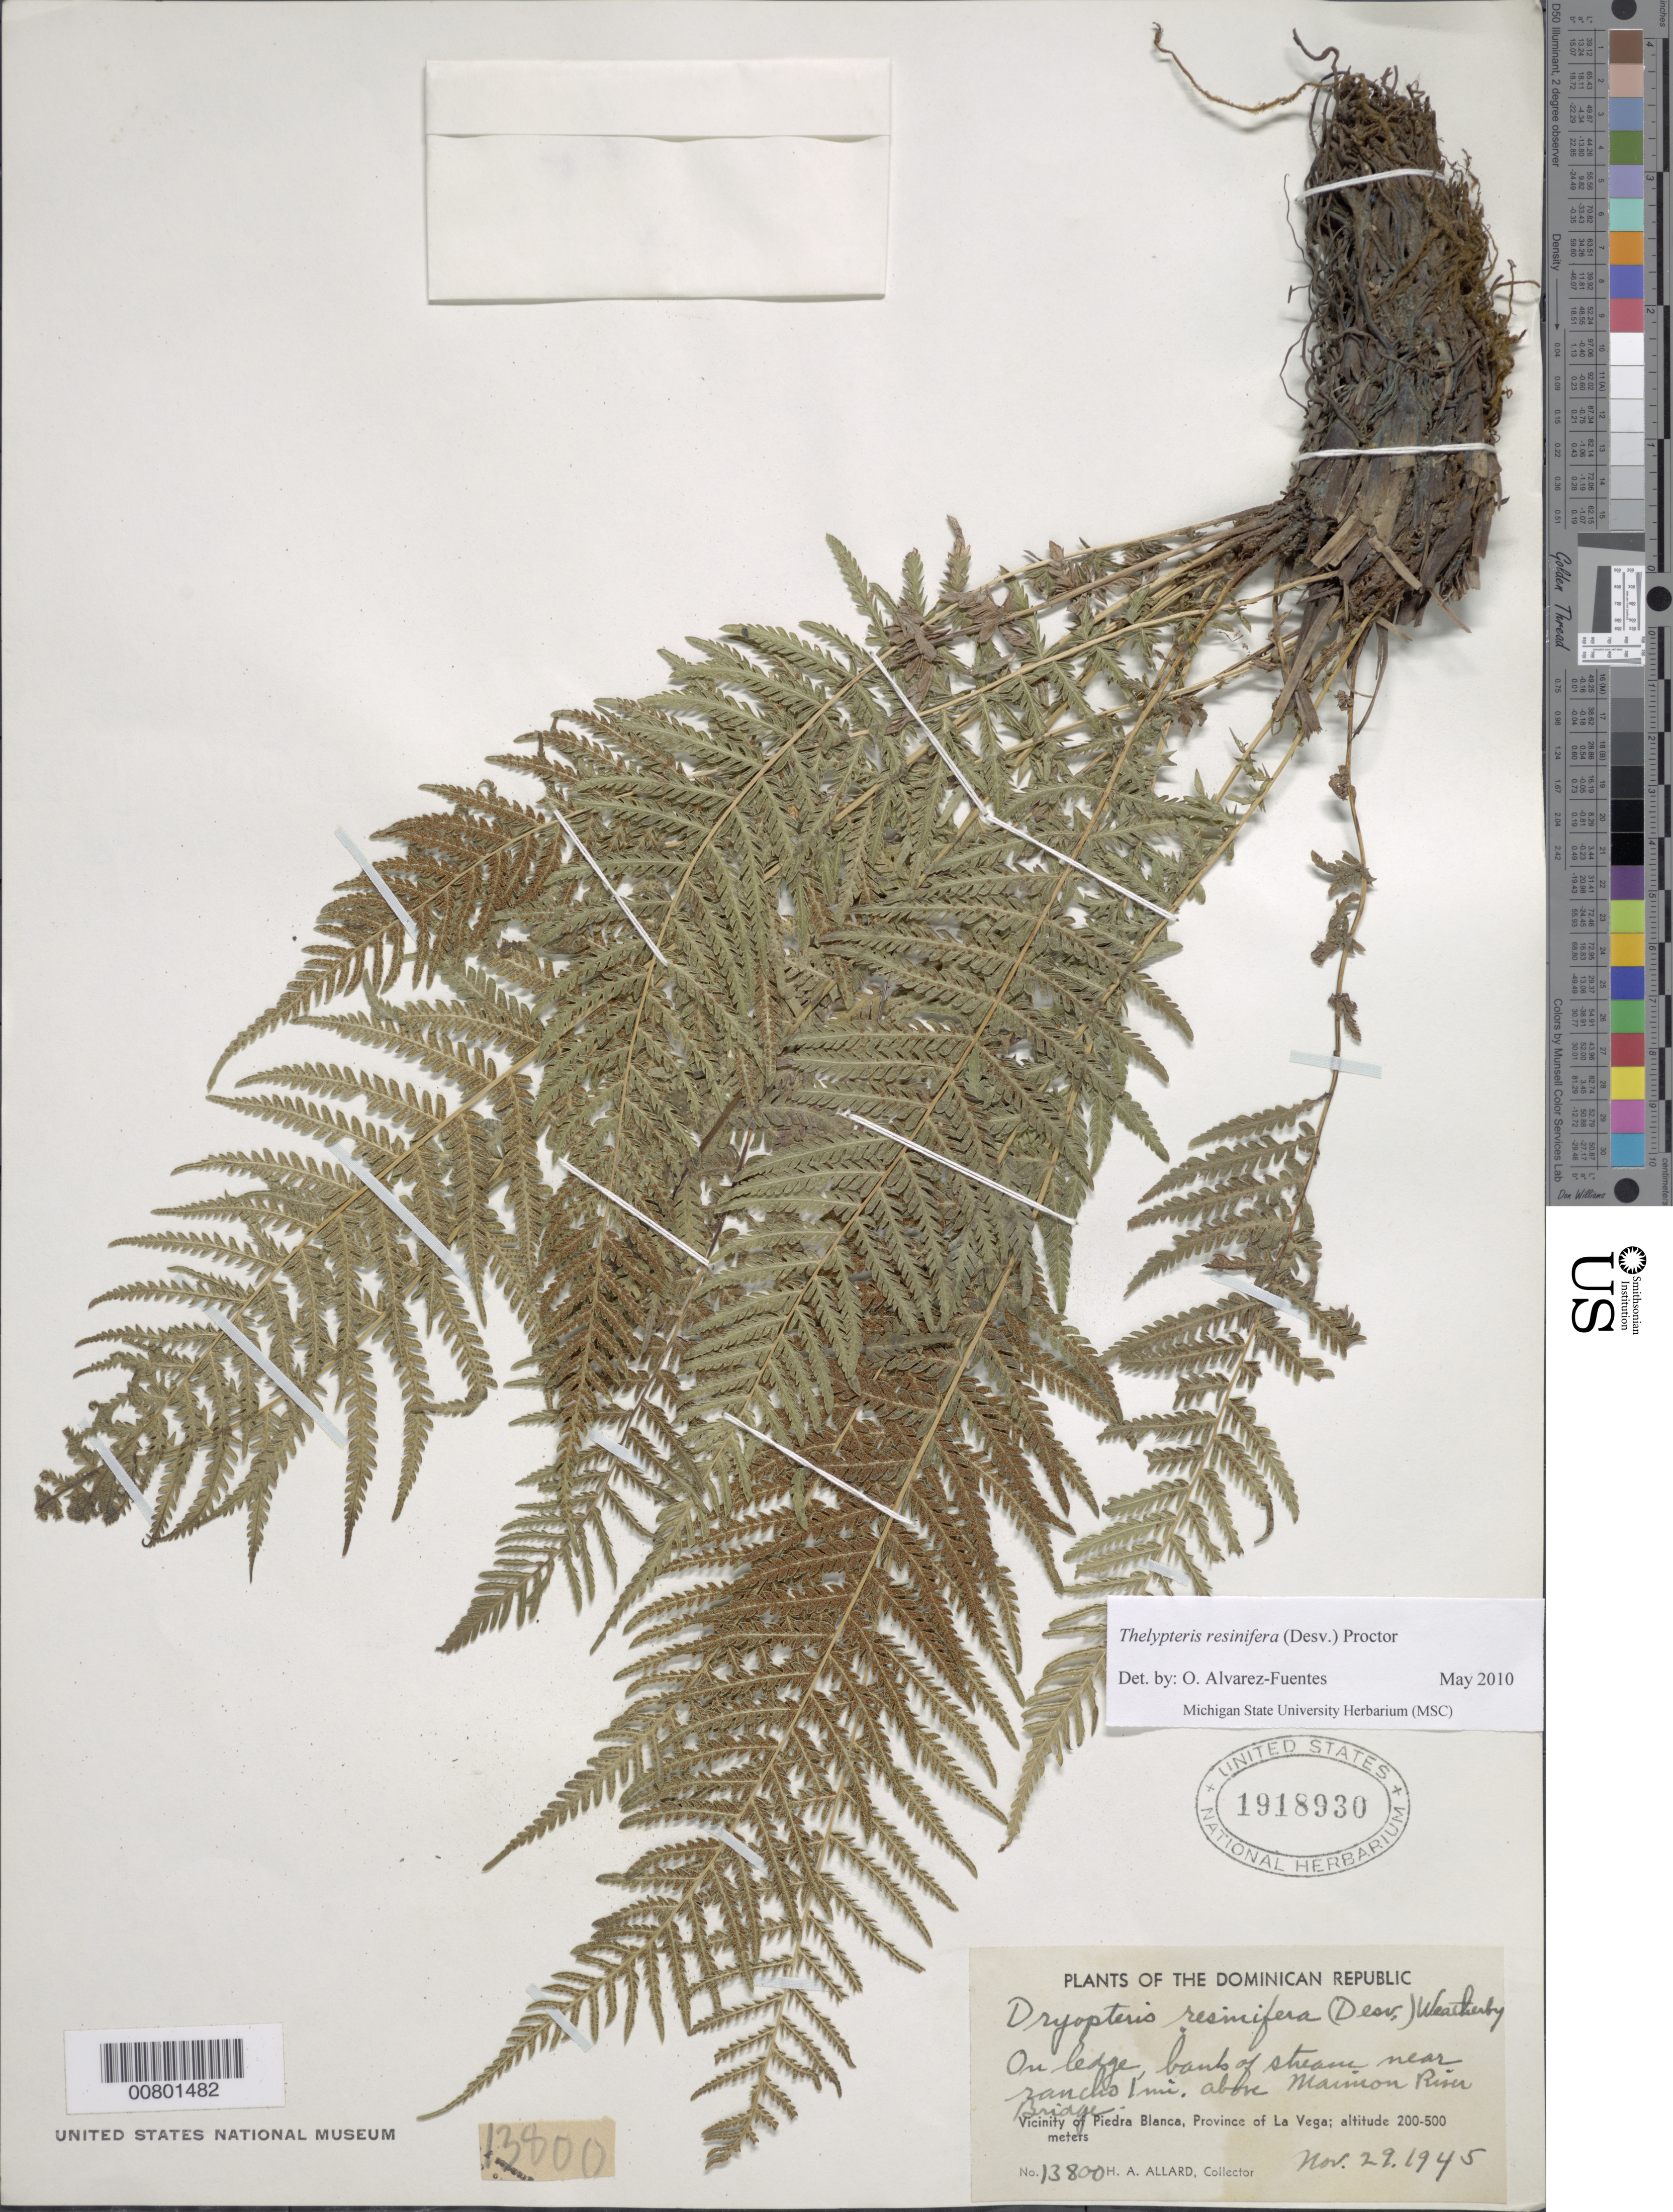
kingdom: Plantae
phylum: Tracheophyta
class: Polypodiopsida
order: Polypodiales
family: Thelypteridaceae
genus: Amauropelta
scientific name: Amauropelta resinifera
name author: (Desv.) Pic. Serm.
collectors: H. A. Allard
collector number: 13800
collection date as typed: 29 Nov 1945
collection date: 1945-11-29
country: Dominican Republic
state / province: La Vega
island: Hispaniola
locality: Piedra Blanca, Maimon River, 1 mile above bridge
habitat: Ledge on bank of stream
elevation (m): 200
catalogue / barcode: US 1918930